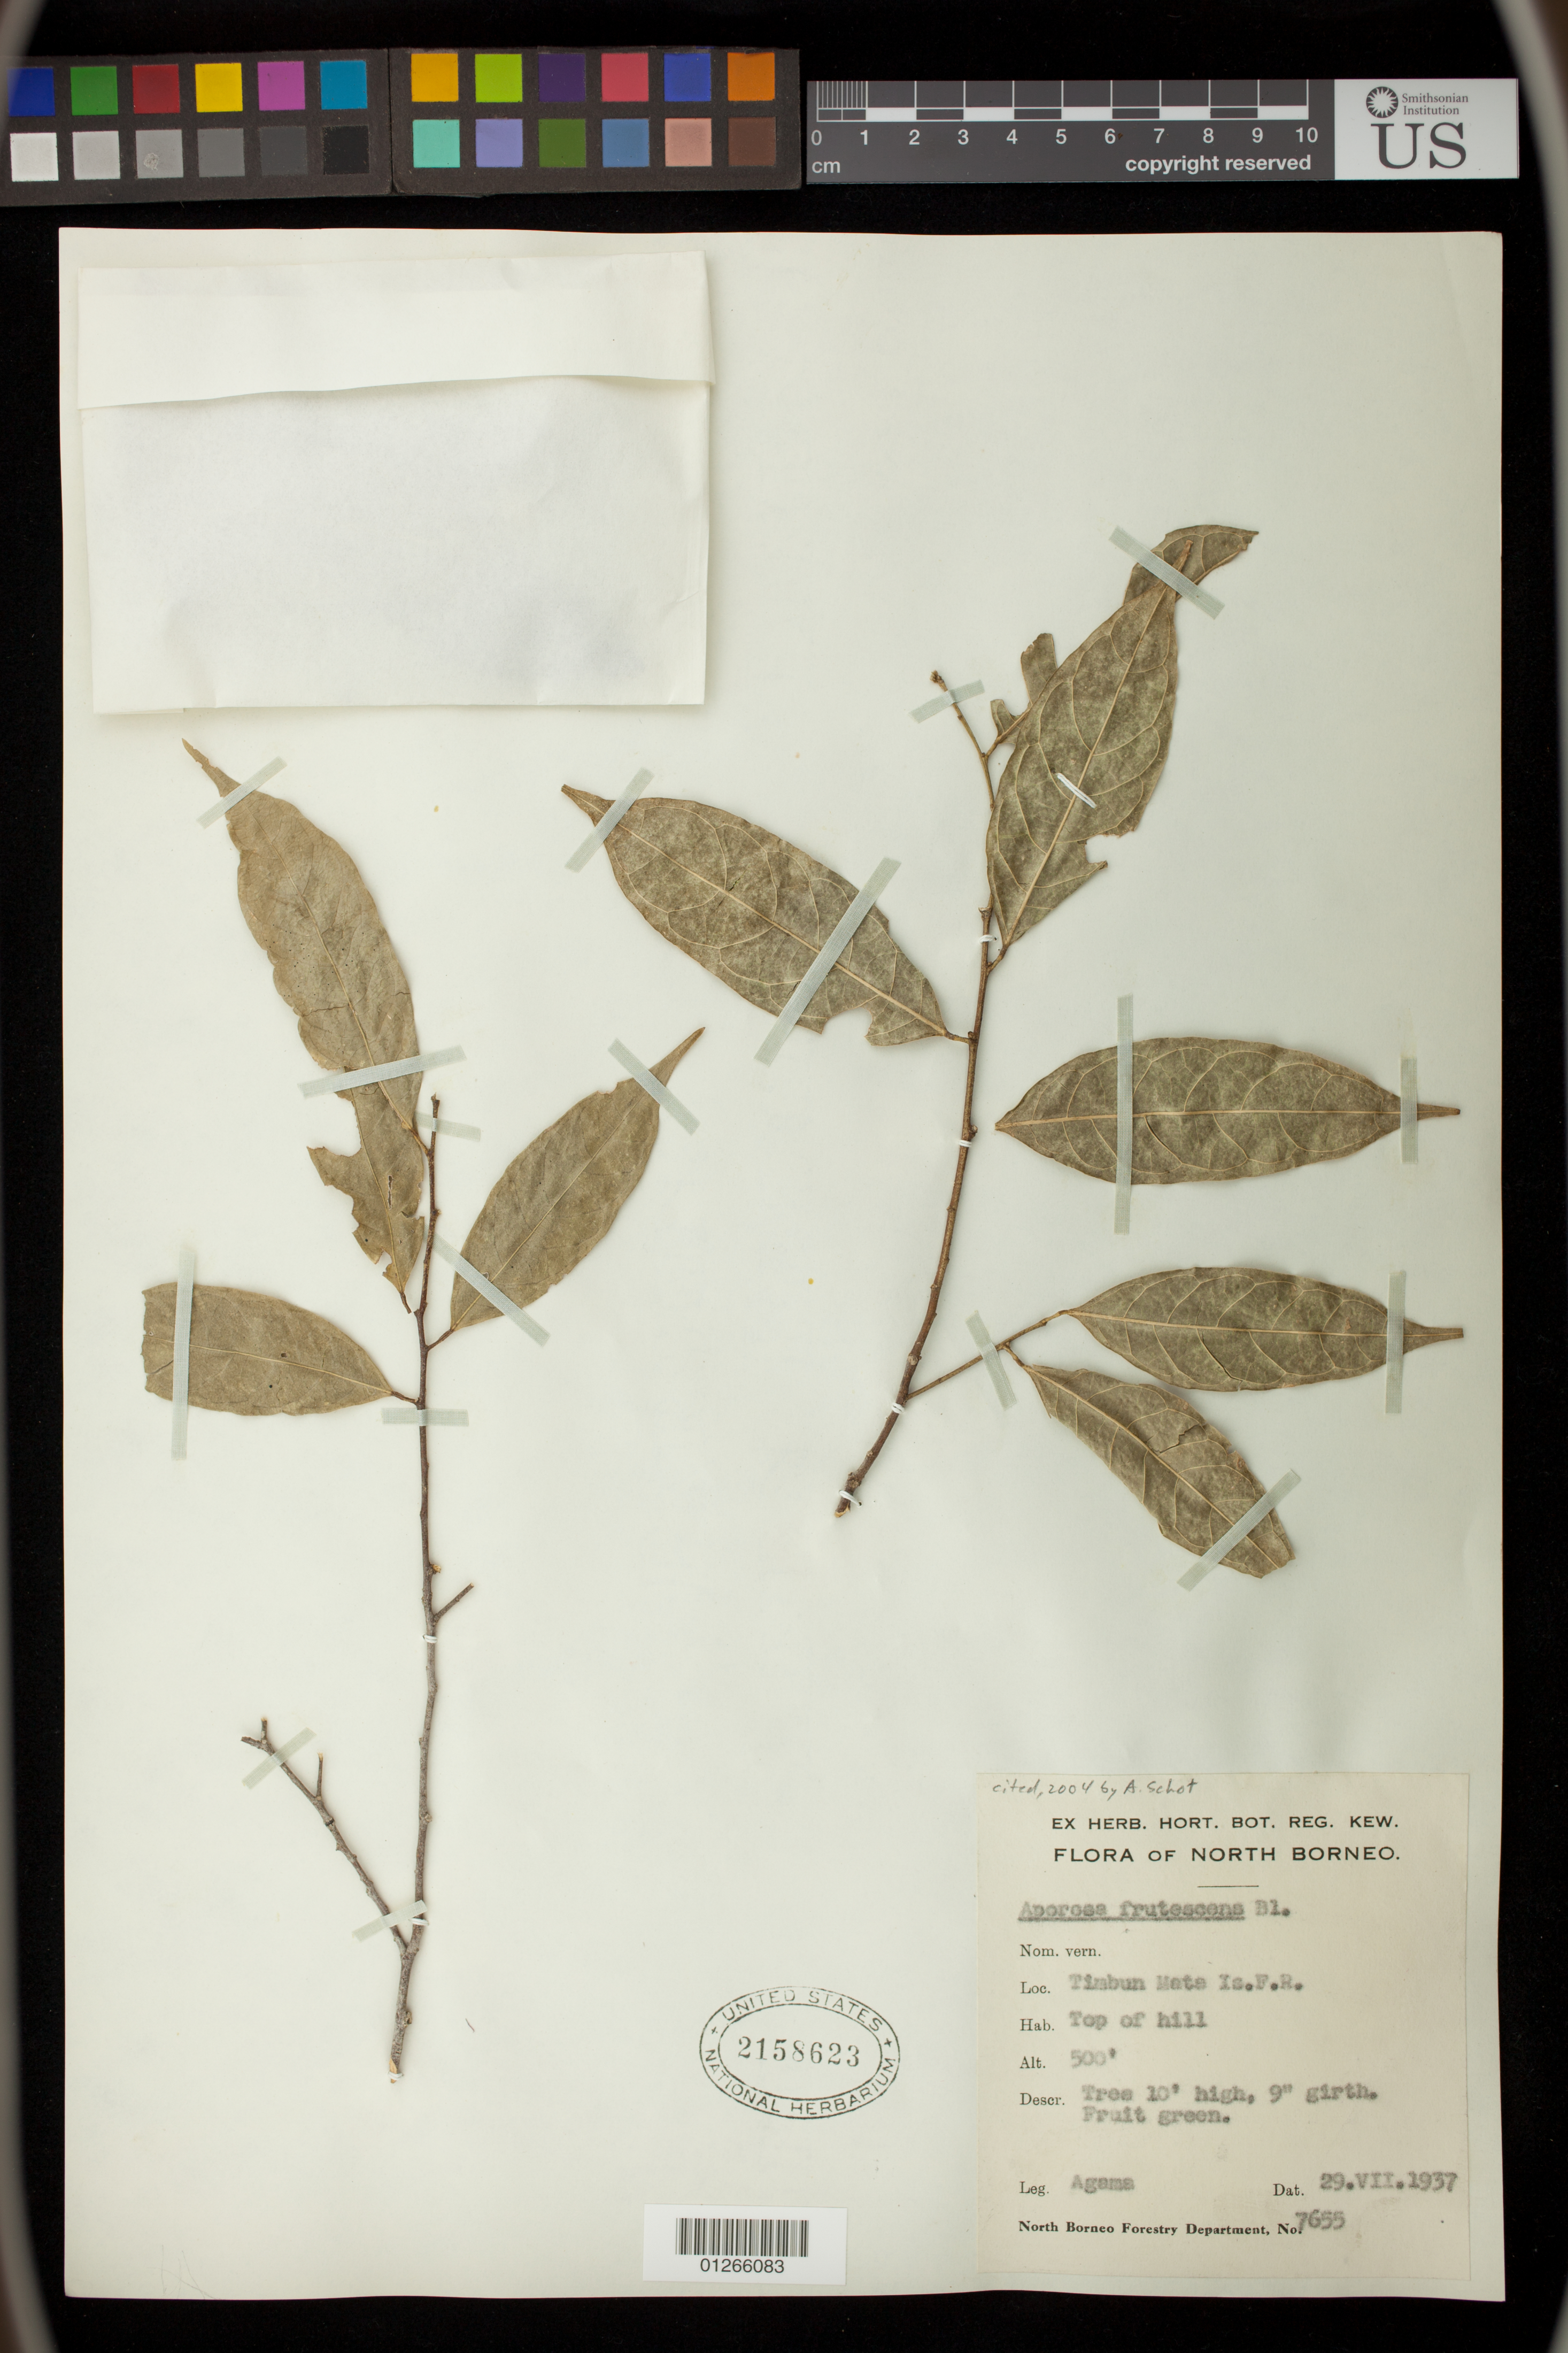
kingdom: Plantae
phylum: Tracheophyta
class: Magnoliopsida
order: Malpighiales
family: Phyllanthaceae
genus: Aporosa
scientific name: Aporosa frutescens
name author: Blume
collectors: J. Agama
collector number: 7655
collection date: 1937-07-29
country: Malaysia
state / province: Sabah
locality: Timbun Mata Is. F. R.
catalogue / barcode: US 2158623